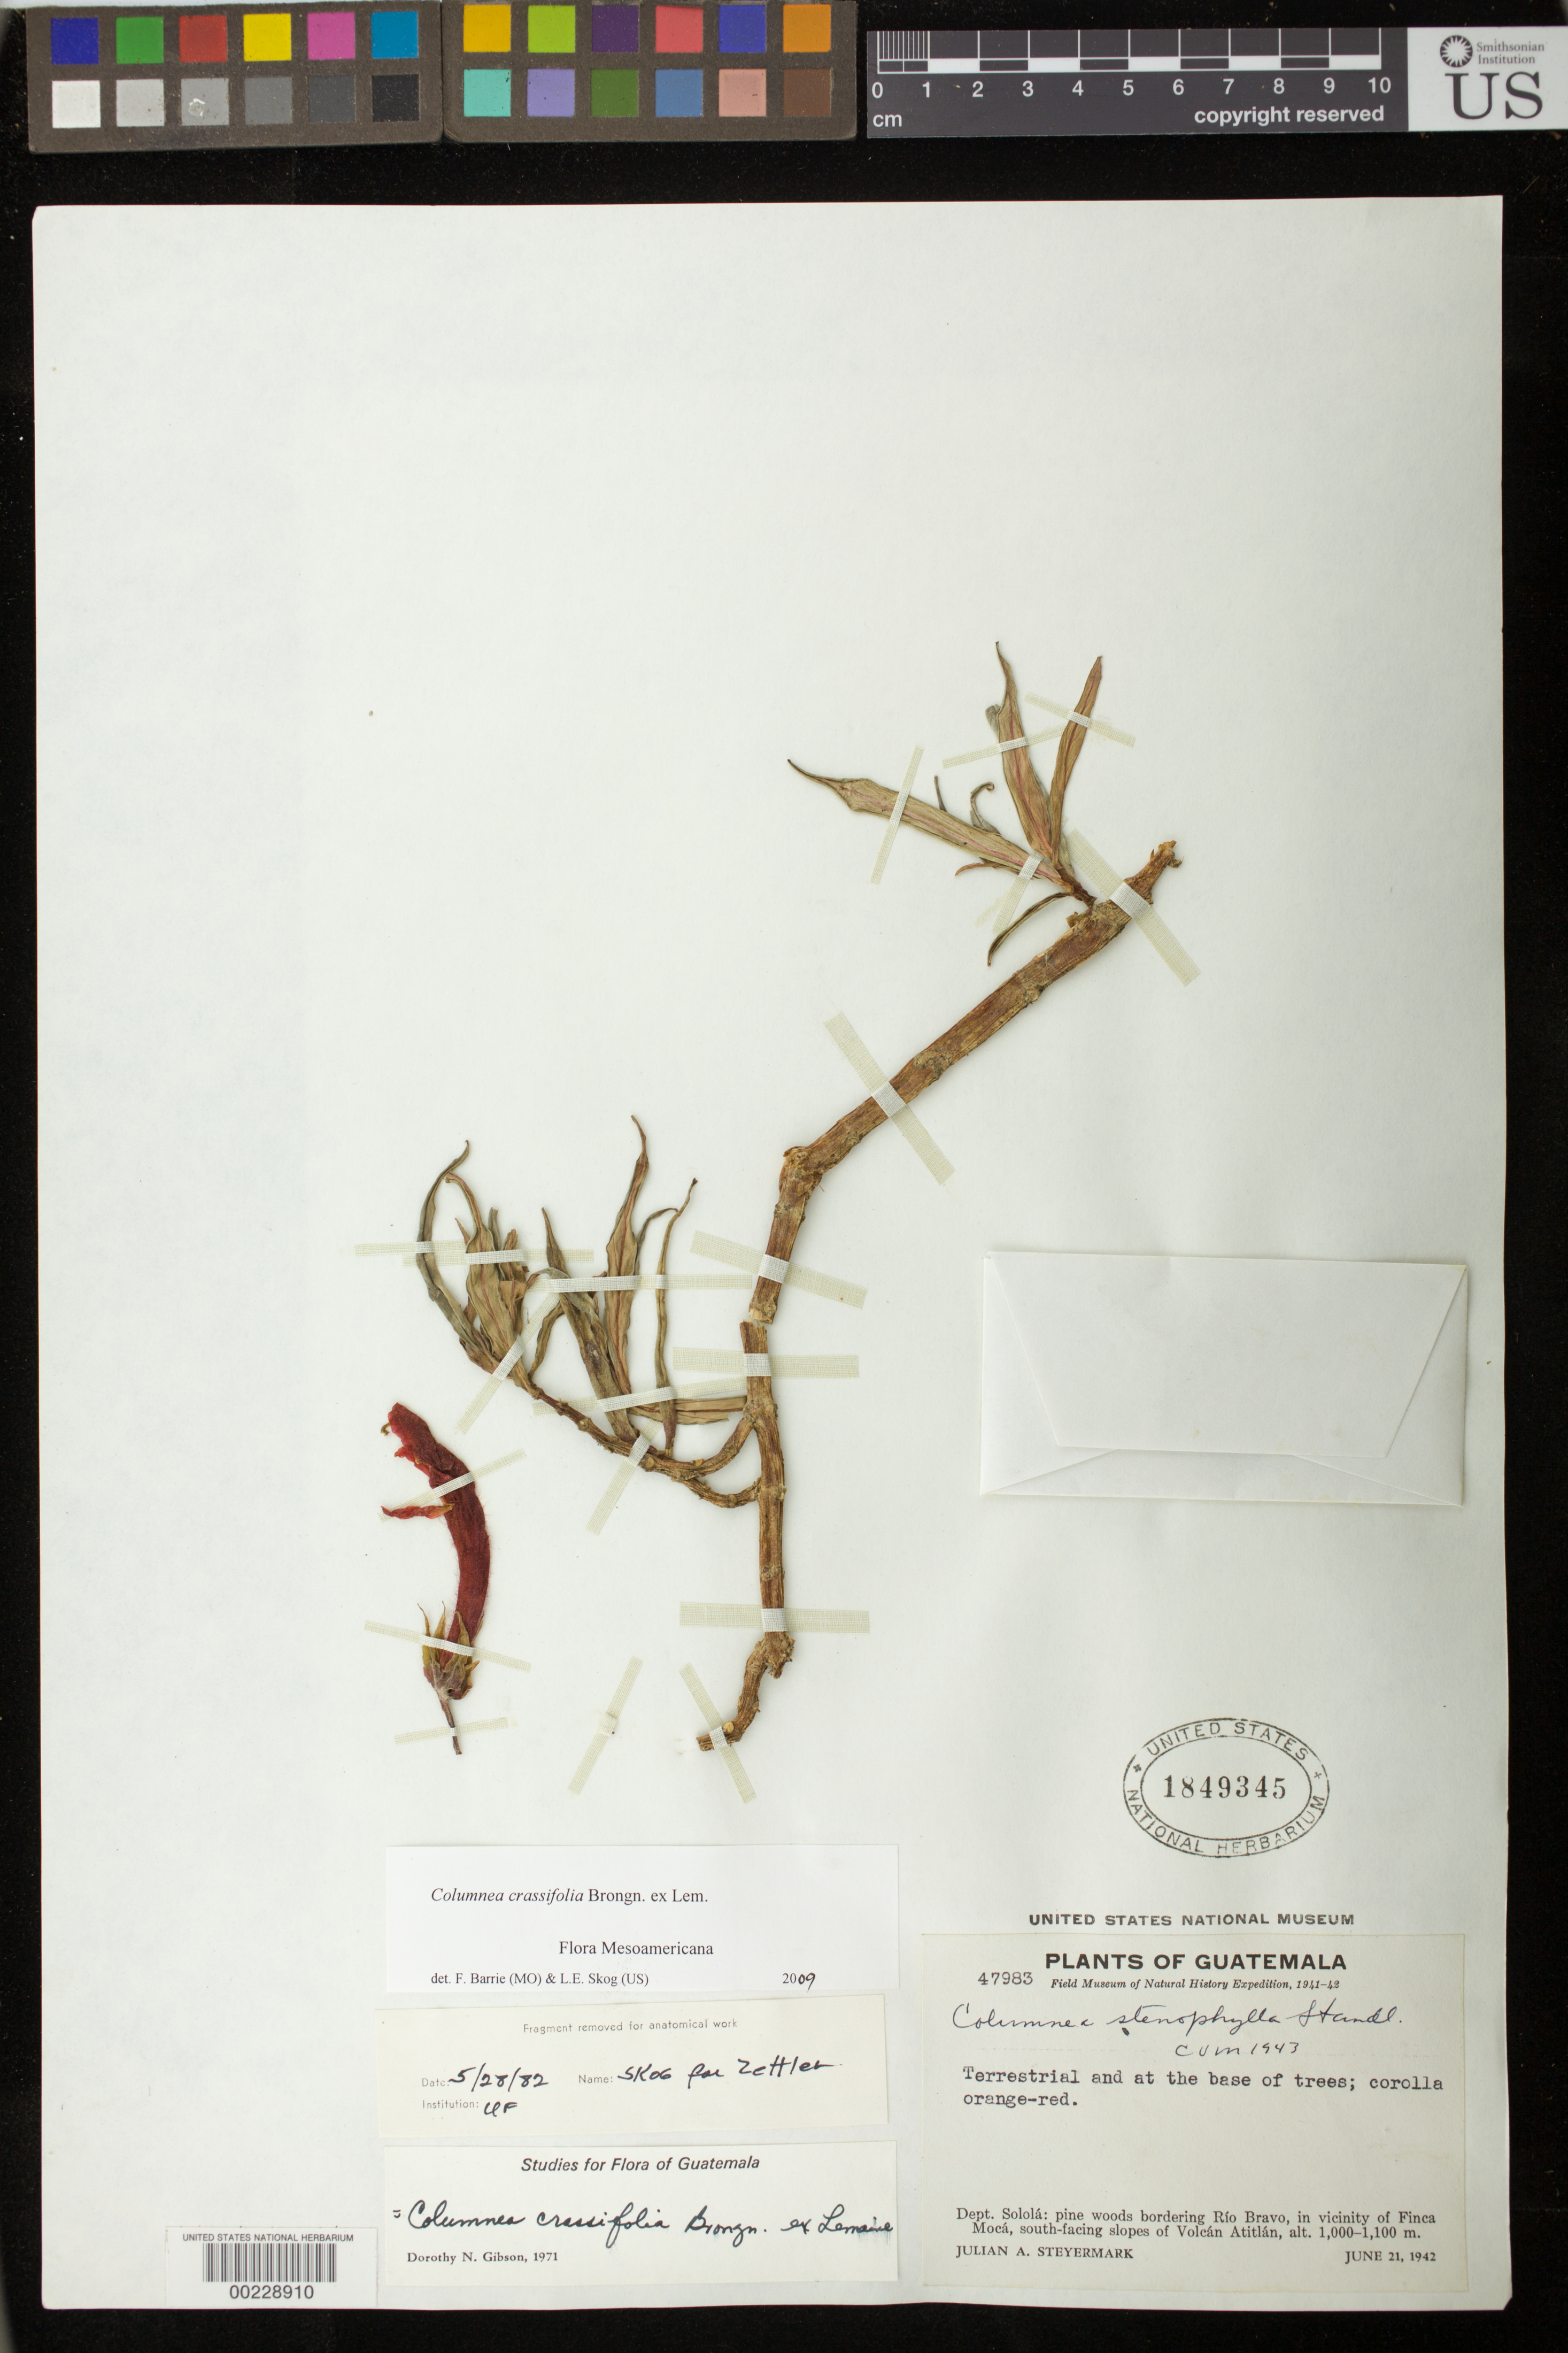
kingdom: Plantae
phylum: Tracheophyta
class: Magnoliopsida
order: Lamiales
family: Gesneriaceae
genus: Columnea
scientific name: Columnea crassifolia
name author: Brongn.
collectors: J. Steyermark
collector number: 47983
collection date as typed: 21 Jun 1942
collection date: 1942-06-21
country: Guatemala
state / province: Sololá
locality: Bordering Rio Bravo, in vicinity of Finca Moca, south-facing slopes of Volcan Atitlan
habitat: Pine woods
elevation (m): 1000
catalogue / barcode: US 1849345